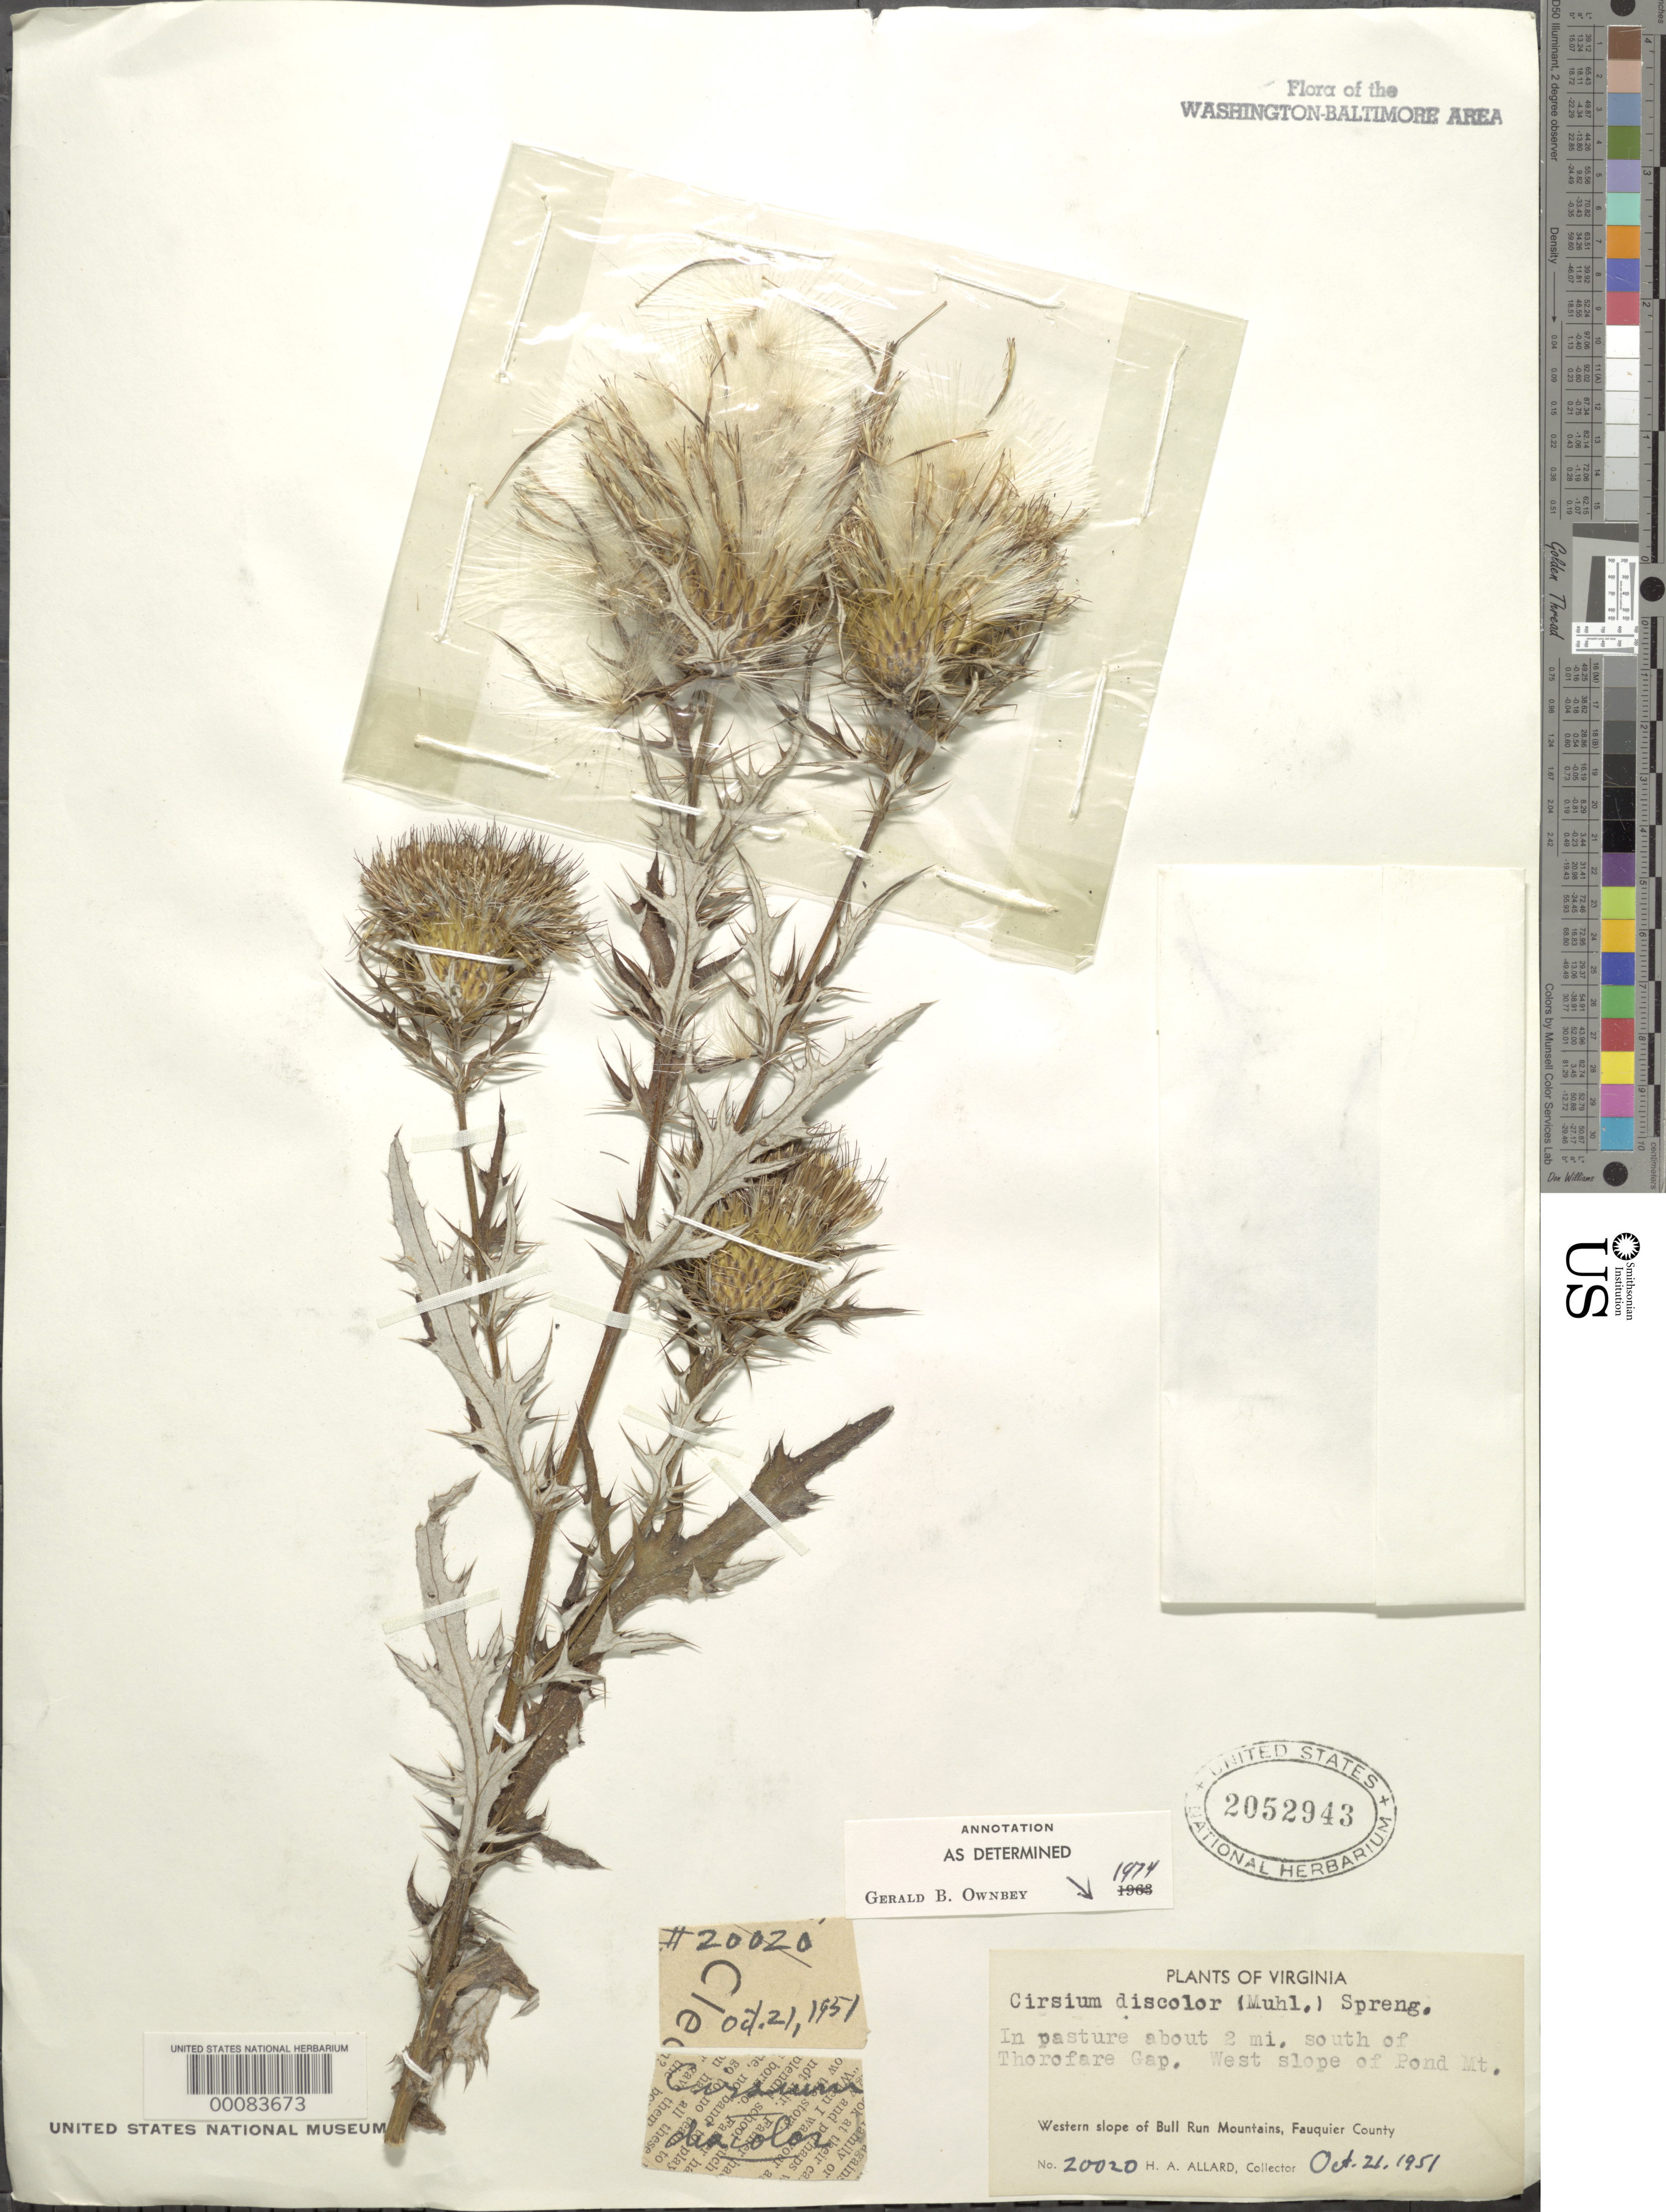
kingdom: Plantae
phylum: Tracheophyta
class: Magnoliopsida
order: Asterales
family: Asteraceae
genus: Cirsium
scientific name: Cirsium discolor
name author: (Muhl. ex Willd.) Spreng.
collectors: H. A. Allard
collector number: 20020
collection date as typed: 21 Oct 1951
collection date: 1951-10-21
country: United States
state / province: Virginia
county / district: Fauquier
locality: Pond Mountain south of Thorofare Gap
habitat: Pasture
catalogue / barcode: US 2052943